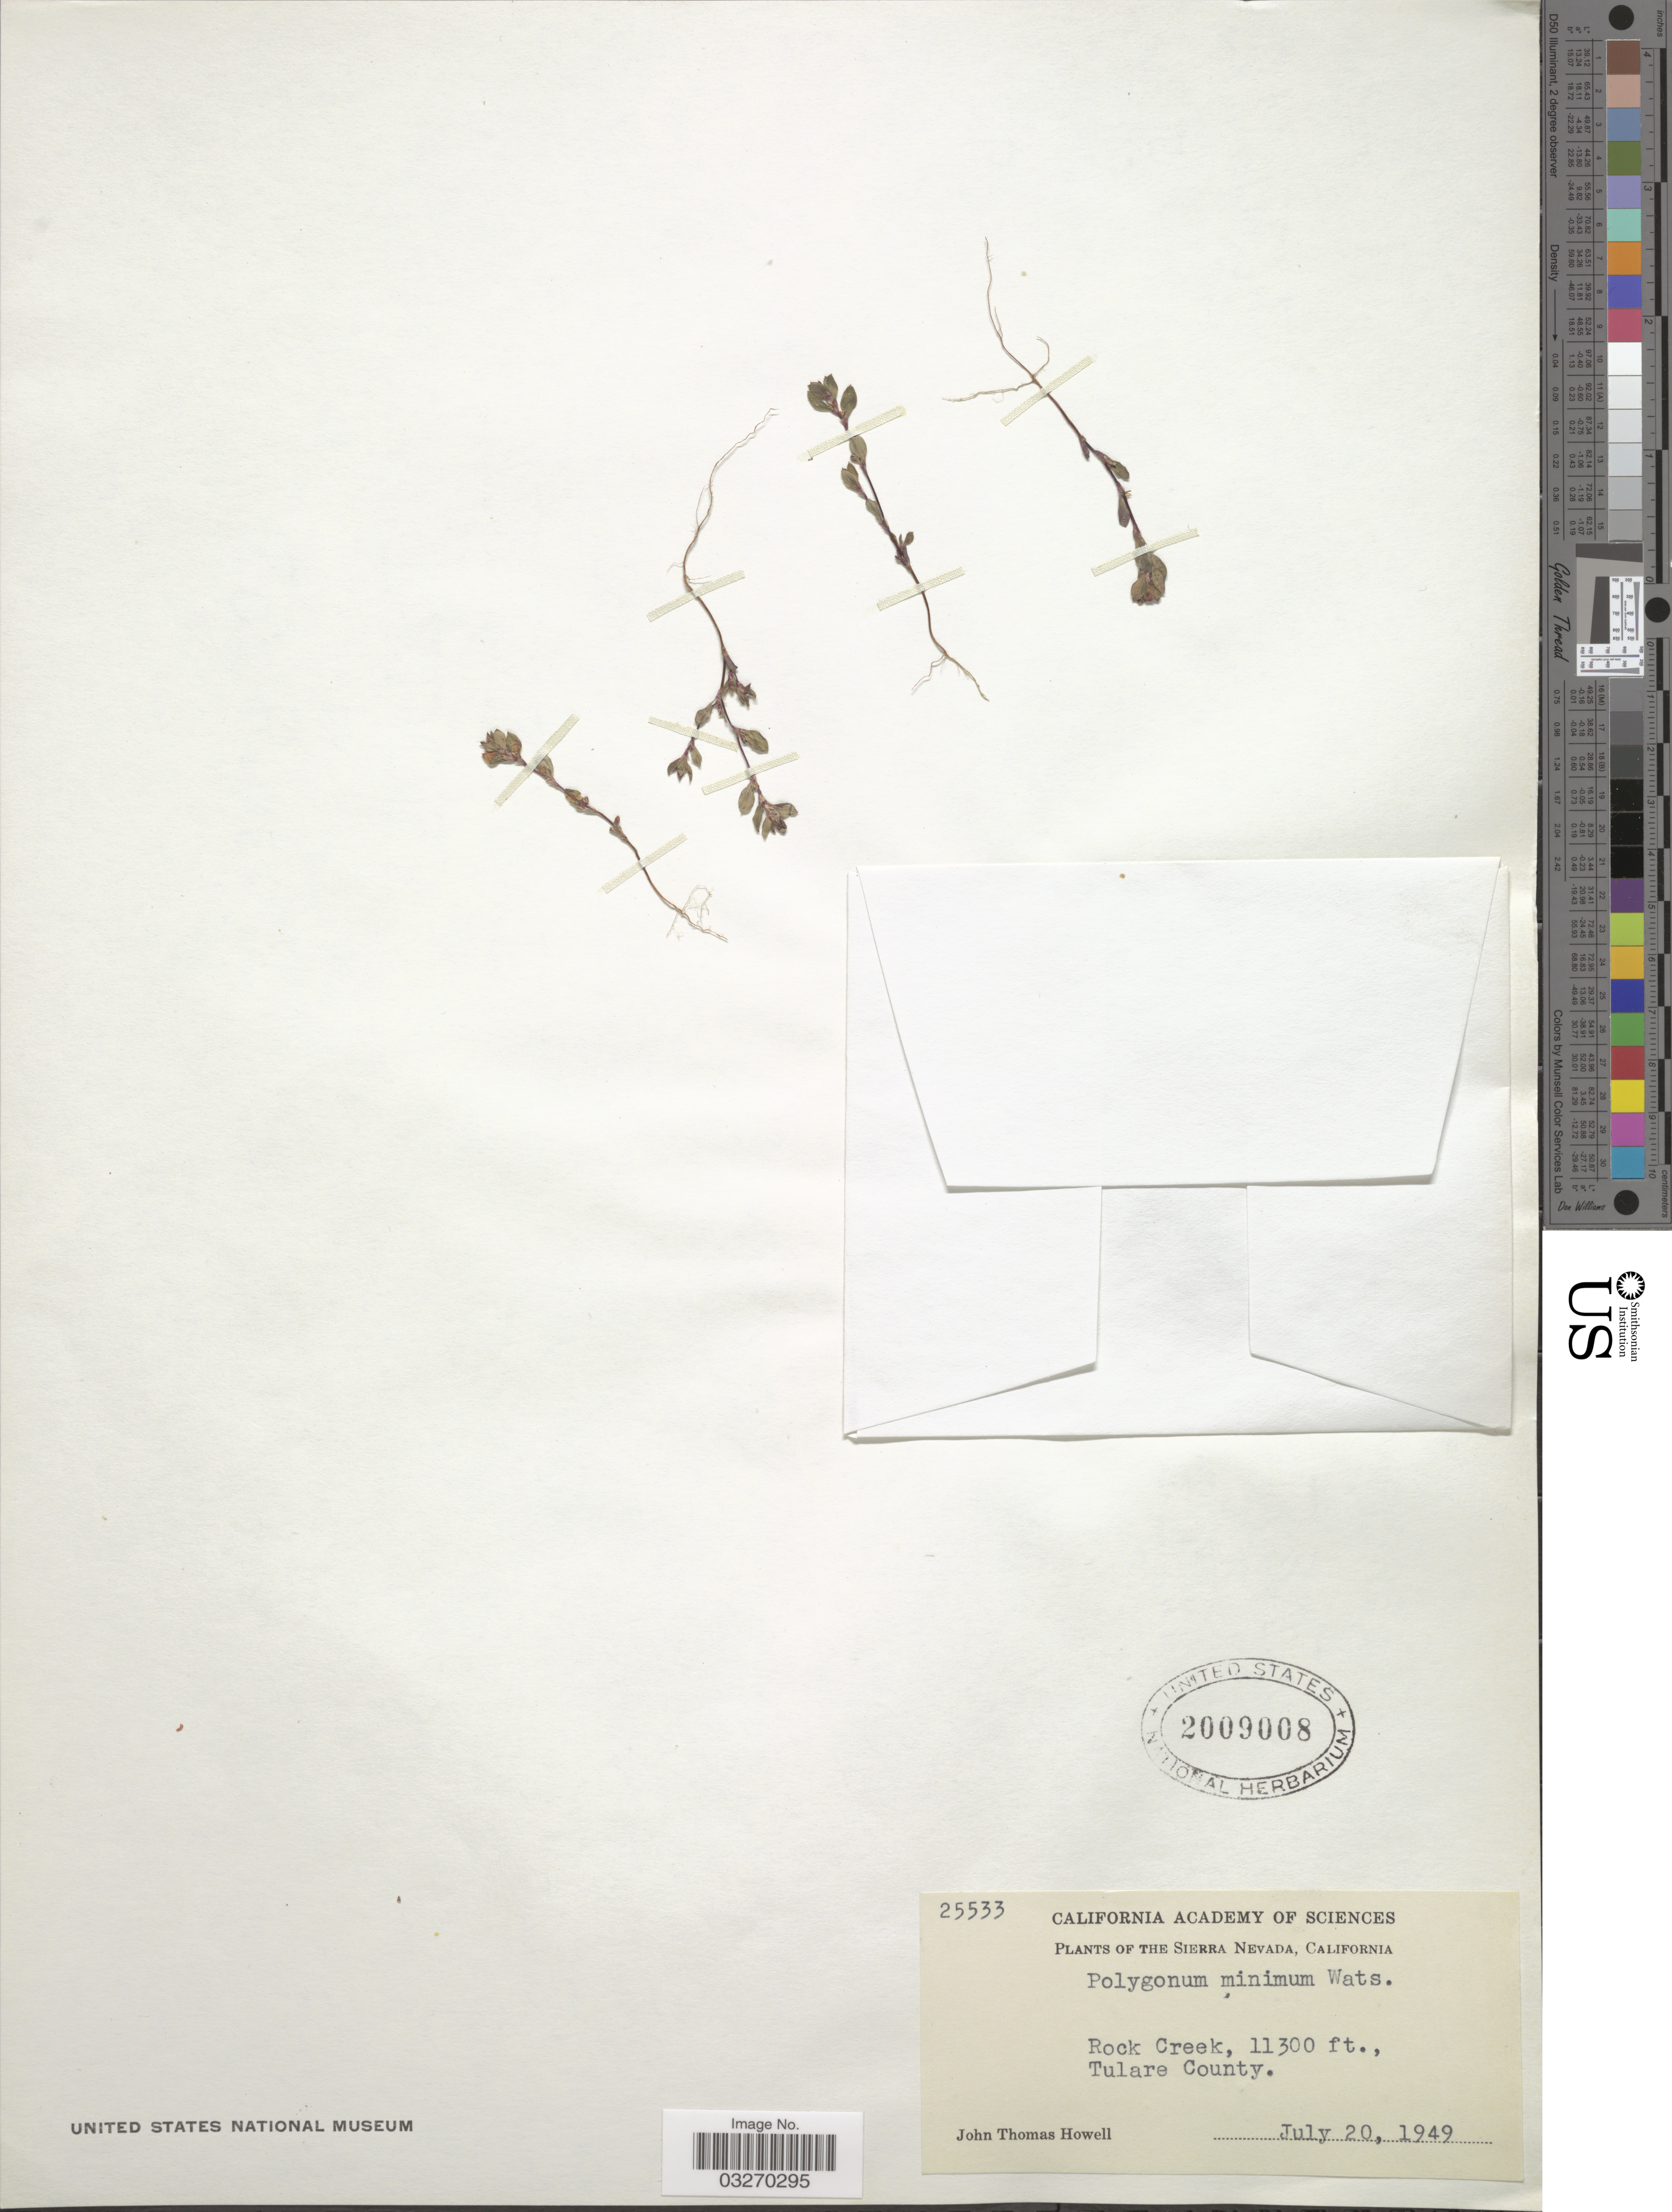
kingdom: Plantae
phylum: Tracheophyta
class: Magnoliopsida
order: Caryophyllales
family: Polygonaceae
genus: Polygonum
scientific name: Polygonum minimum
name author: S. Watson in C. King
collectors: J. T. Howell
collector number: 25533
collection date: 1949-07-20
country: United States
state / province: California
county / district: Tulare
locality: The Sierra Nevada. Rock Creek. Tulare County.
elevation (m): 3444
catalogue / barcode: US 2009008